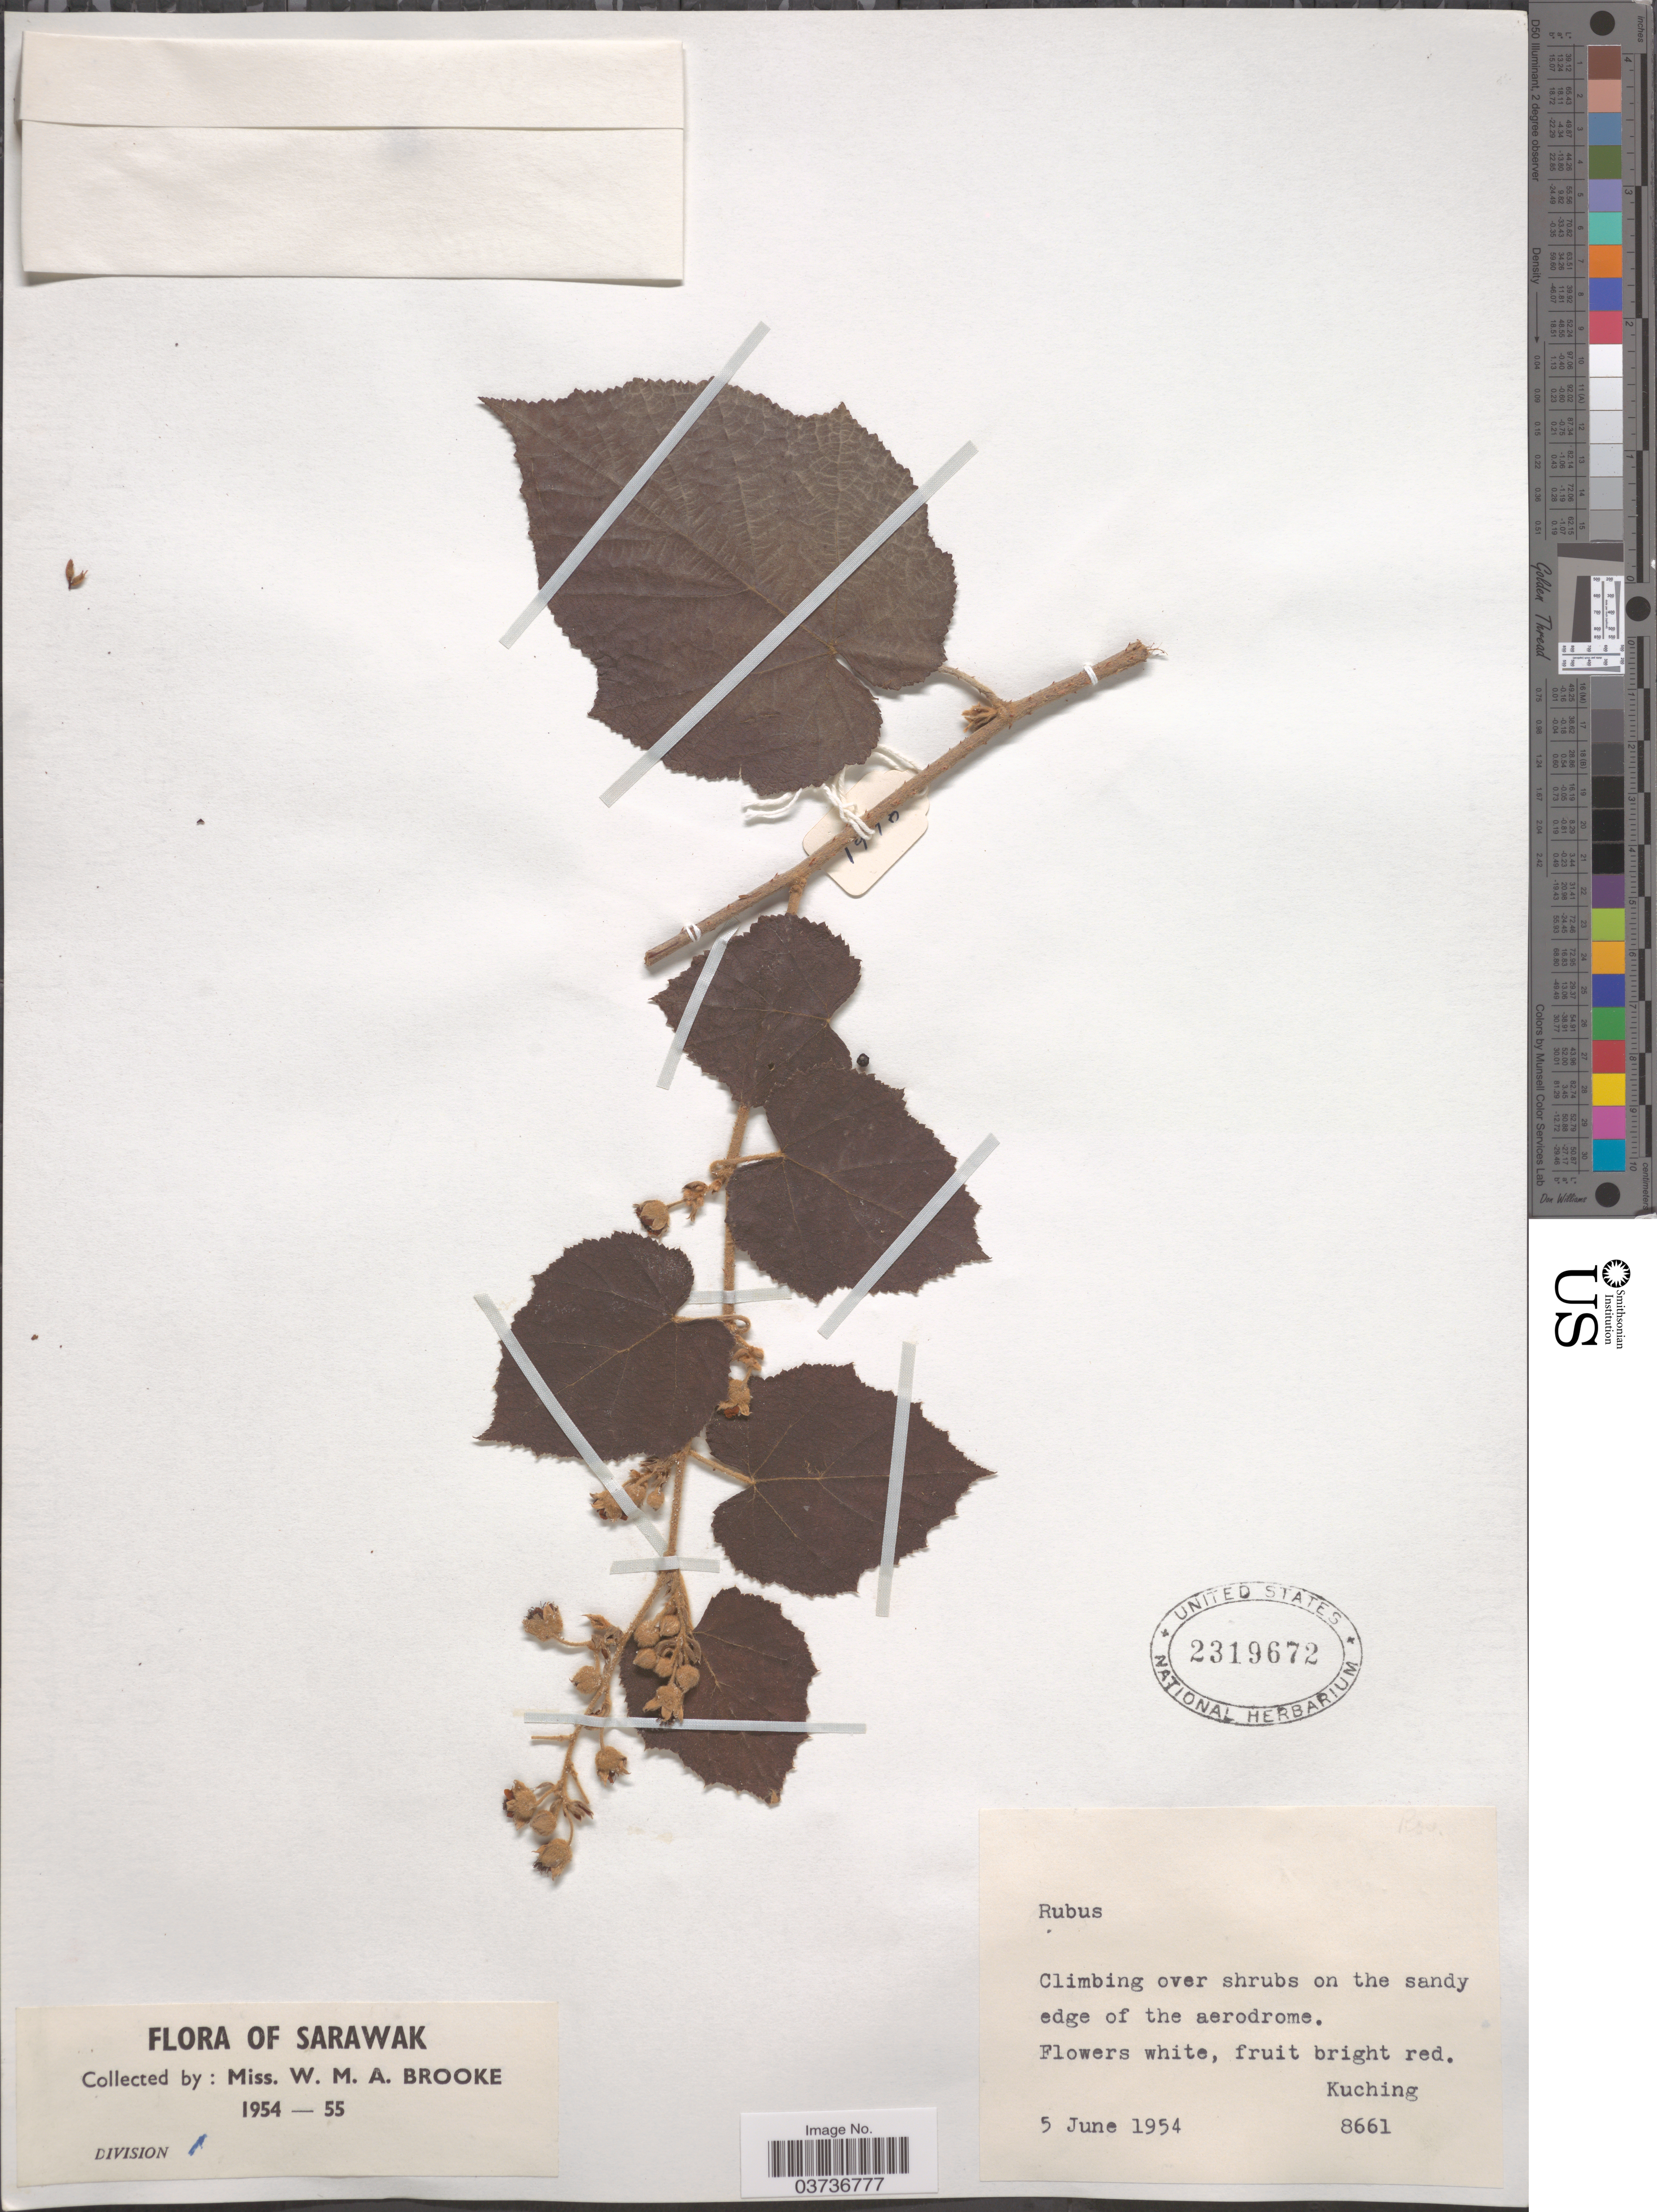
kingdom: Plantae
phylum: Tracheophyta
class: Magnoliopsida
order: Rosales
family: Rosaceae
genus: Rubus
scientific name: Rubus sp.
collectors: W. Brooke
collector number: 8661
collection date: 1954-06-05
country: Malaysia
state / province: Sarawak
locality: Edge of the aerodrome. Kuching.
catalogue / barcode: US 2319672